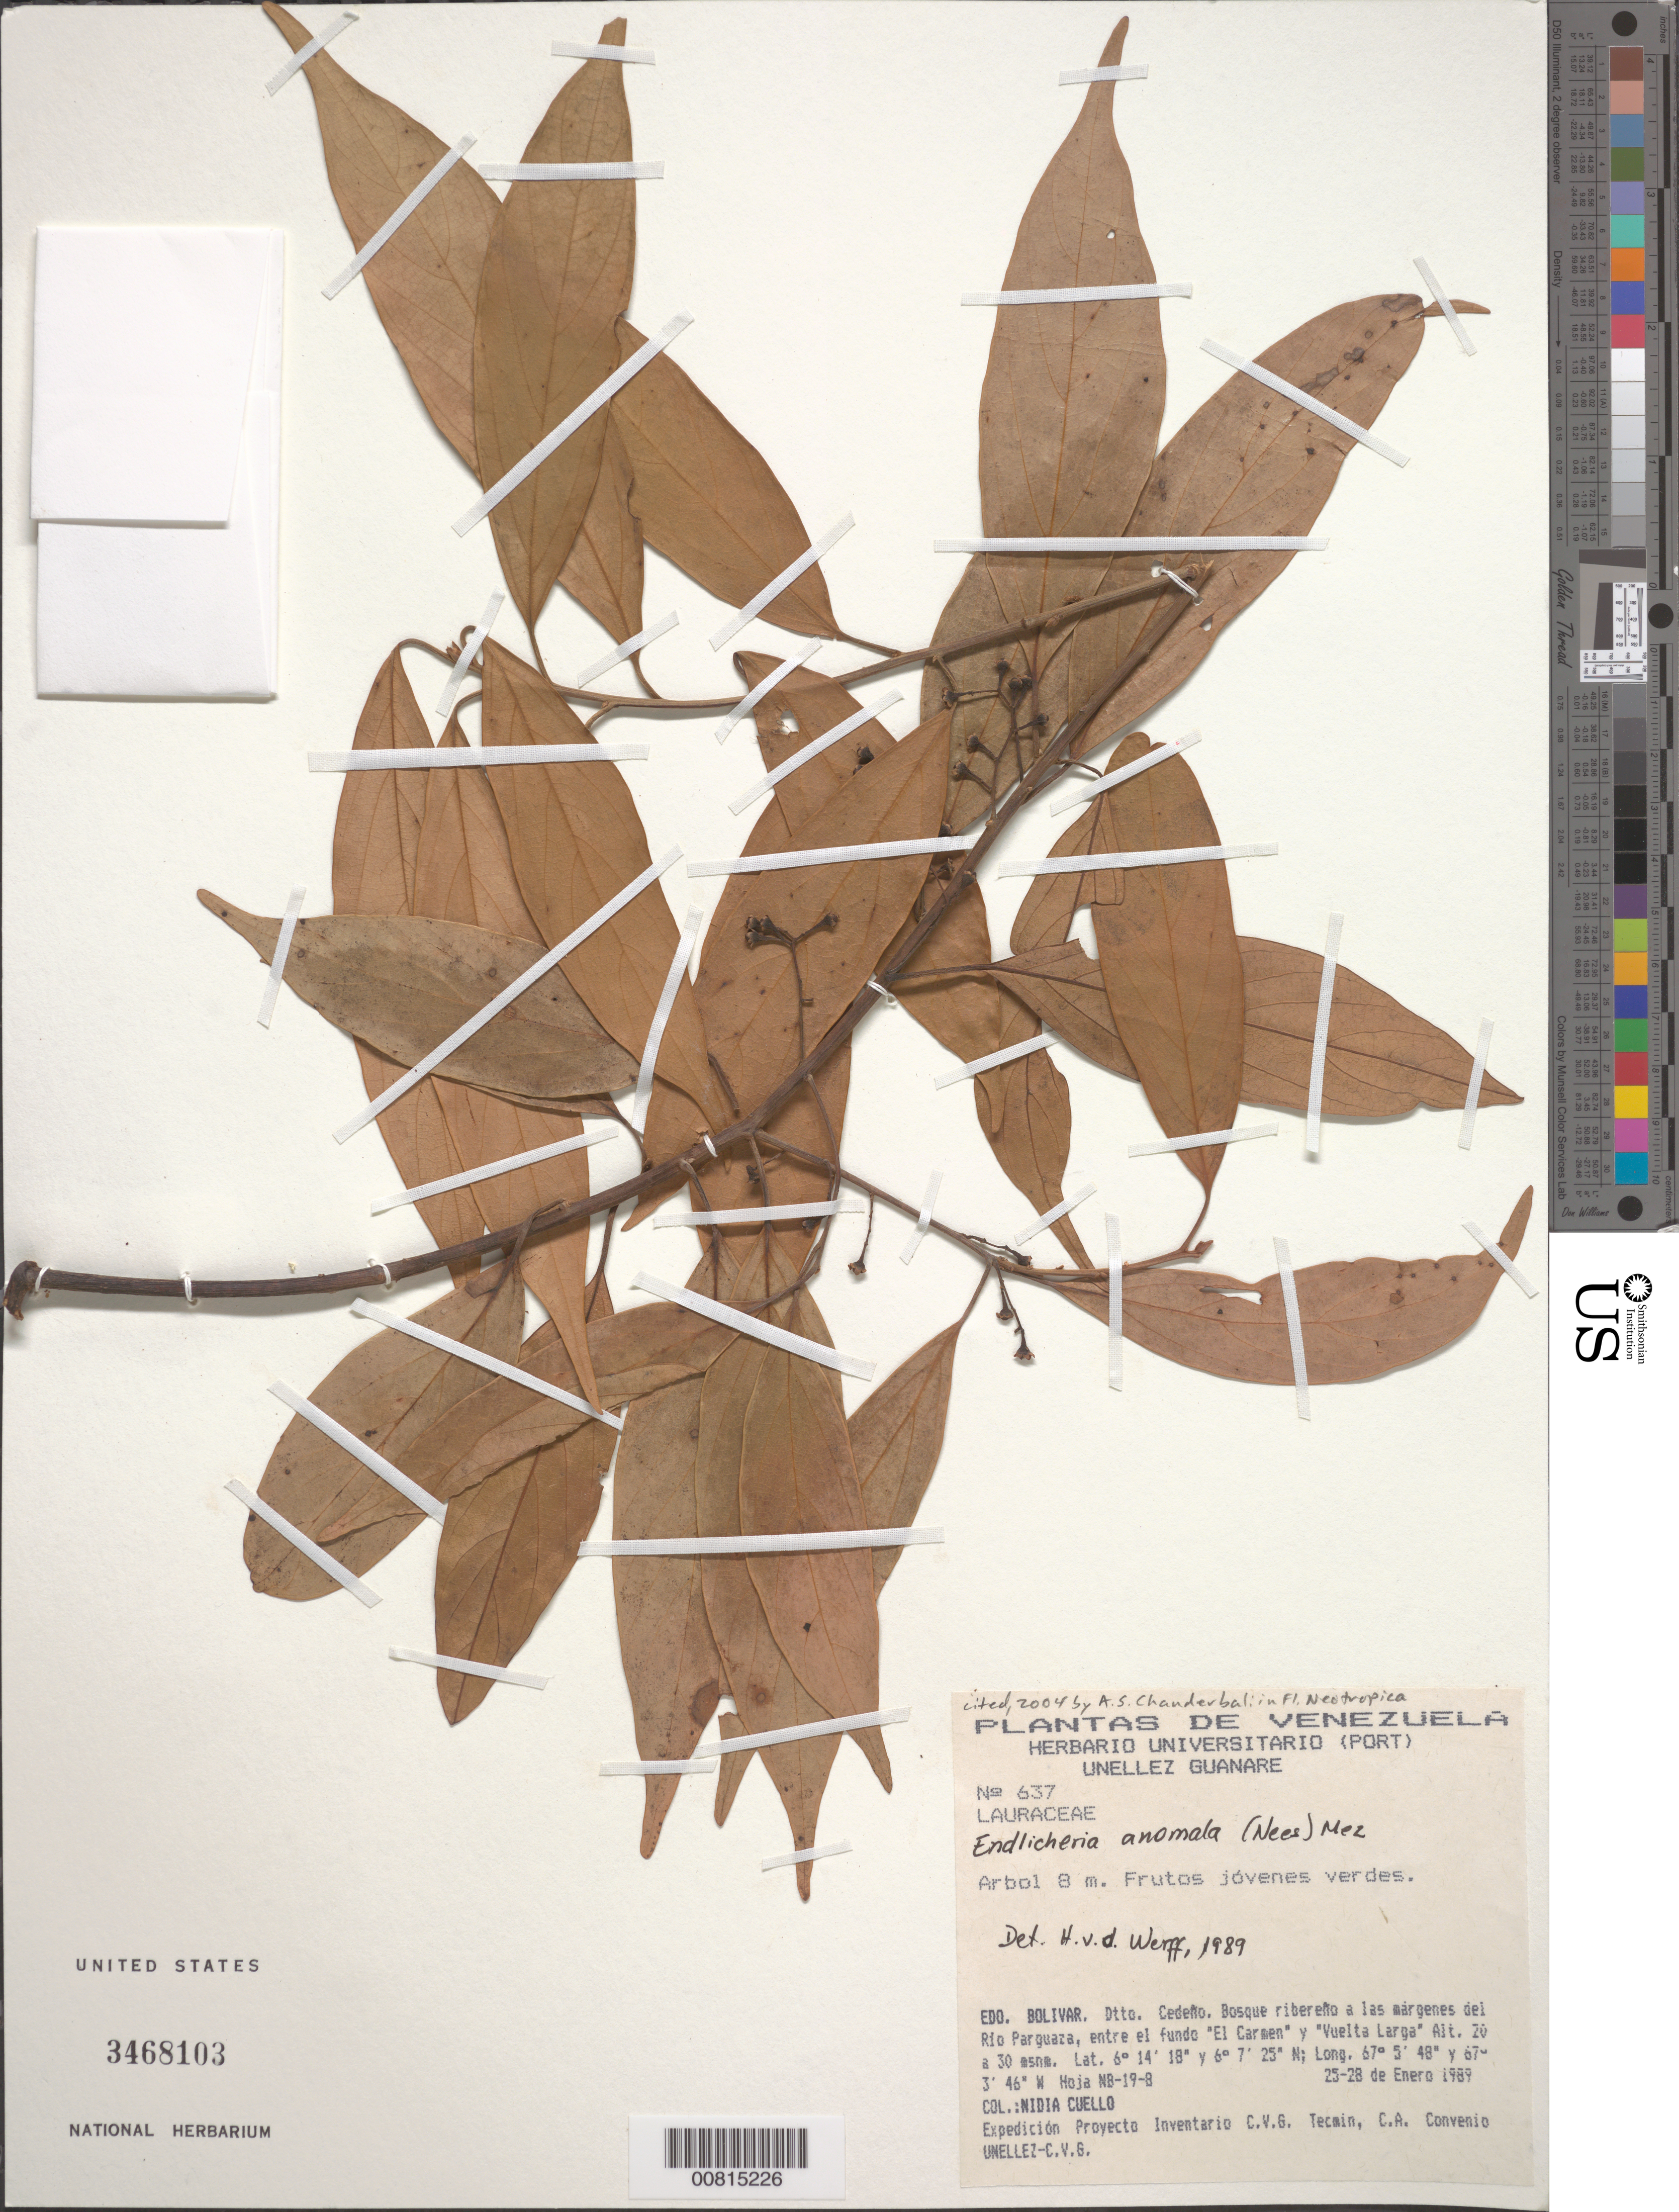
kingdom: Plantae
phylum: Tracheophyta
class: Magnoliopsida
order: Laurales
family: Lauraceae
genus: Endlicheria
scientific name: Endlicheria anomala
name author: Nees ex Meisn.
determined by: van der Werff, H., (MO), Missouri Botanical Garden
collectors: N. L. Cuello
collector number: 637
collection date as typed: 25-Jan-89 to 28-Jan-89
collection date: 1989-01-25/1989-01-28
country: Venezuela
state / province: Bolívar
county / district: Cedeño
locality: Rio Parguaza, entre el fundo 'El Carmen' y 'Vuelta Larga'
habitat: Riverine forest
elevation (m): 20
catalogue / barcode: US 3468103